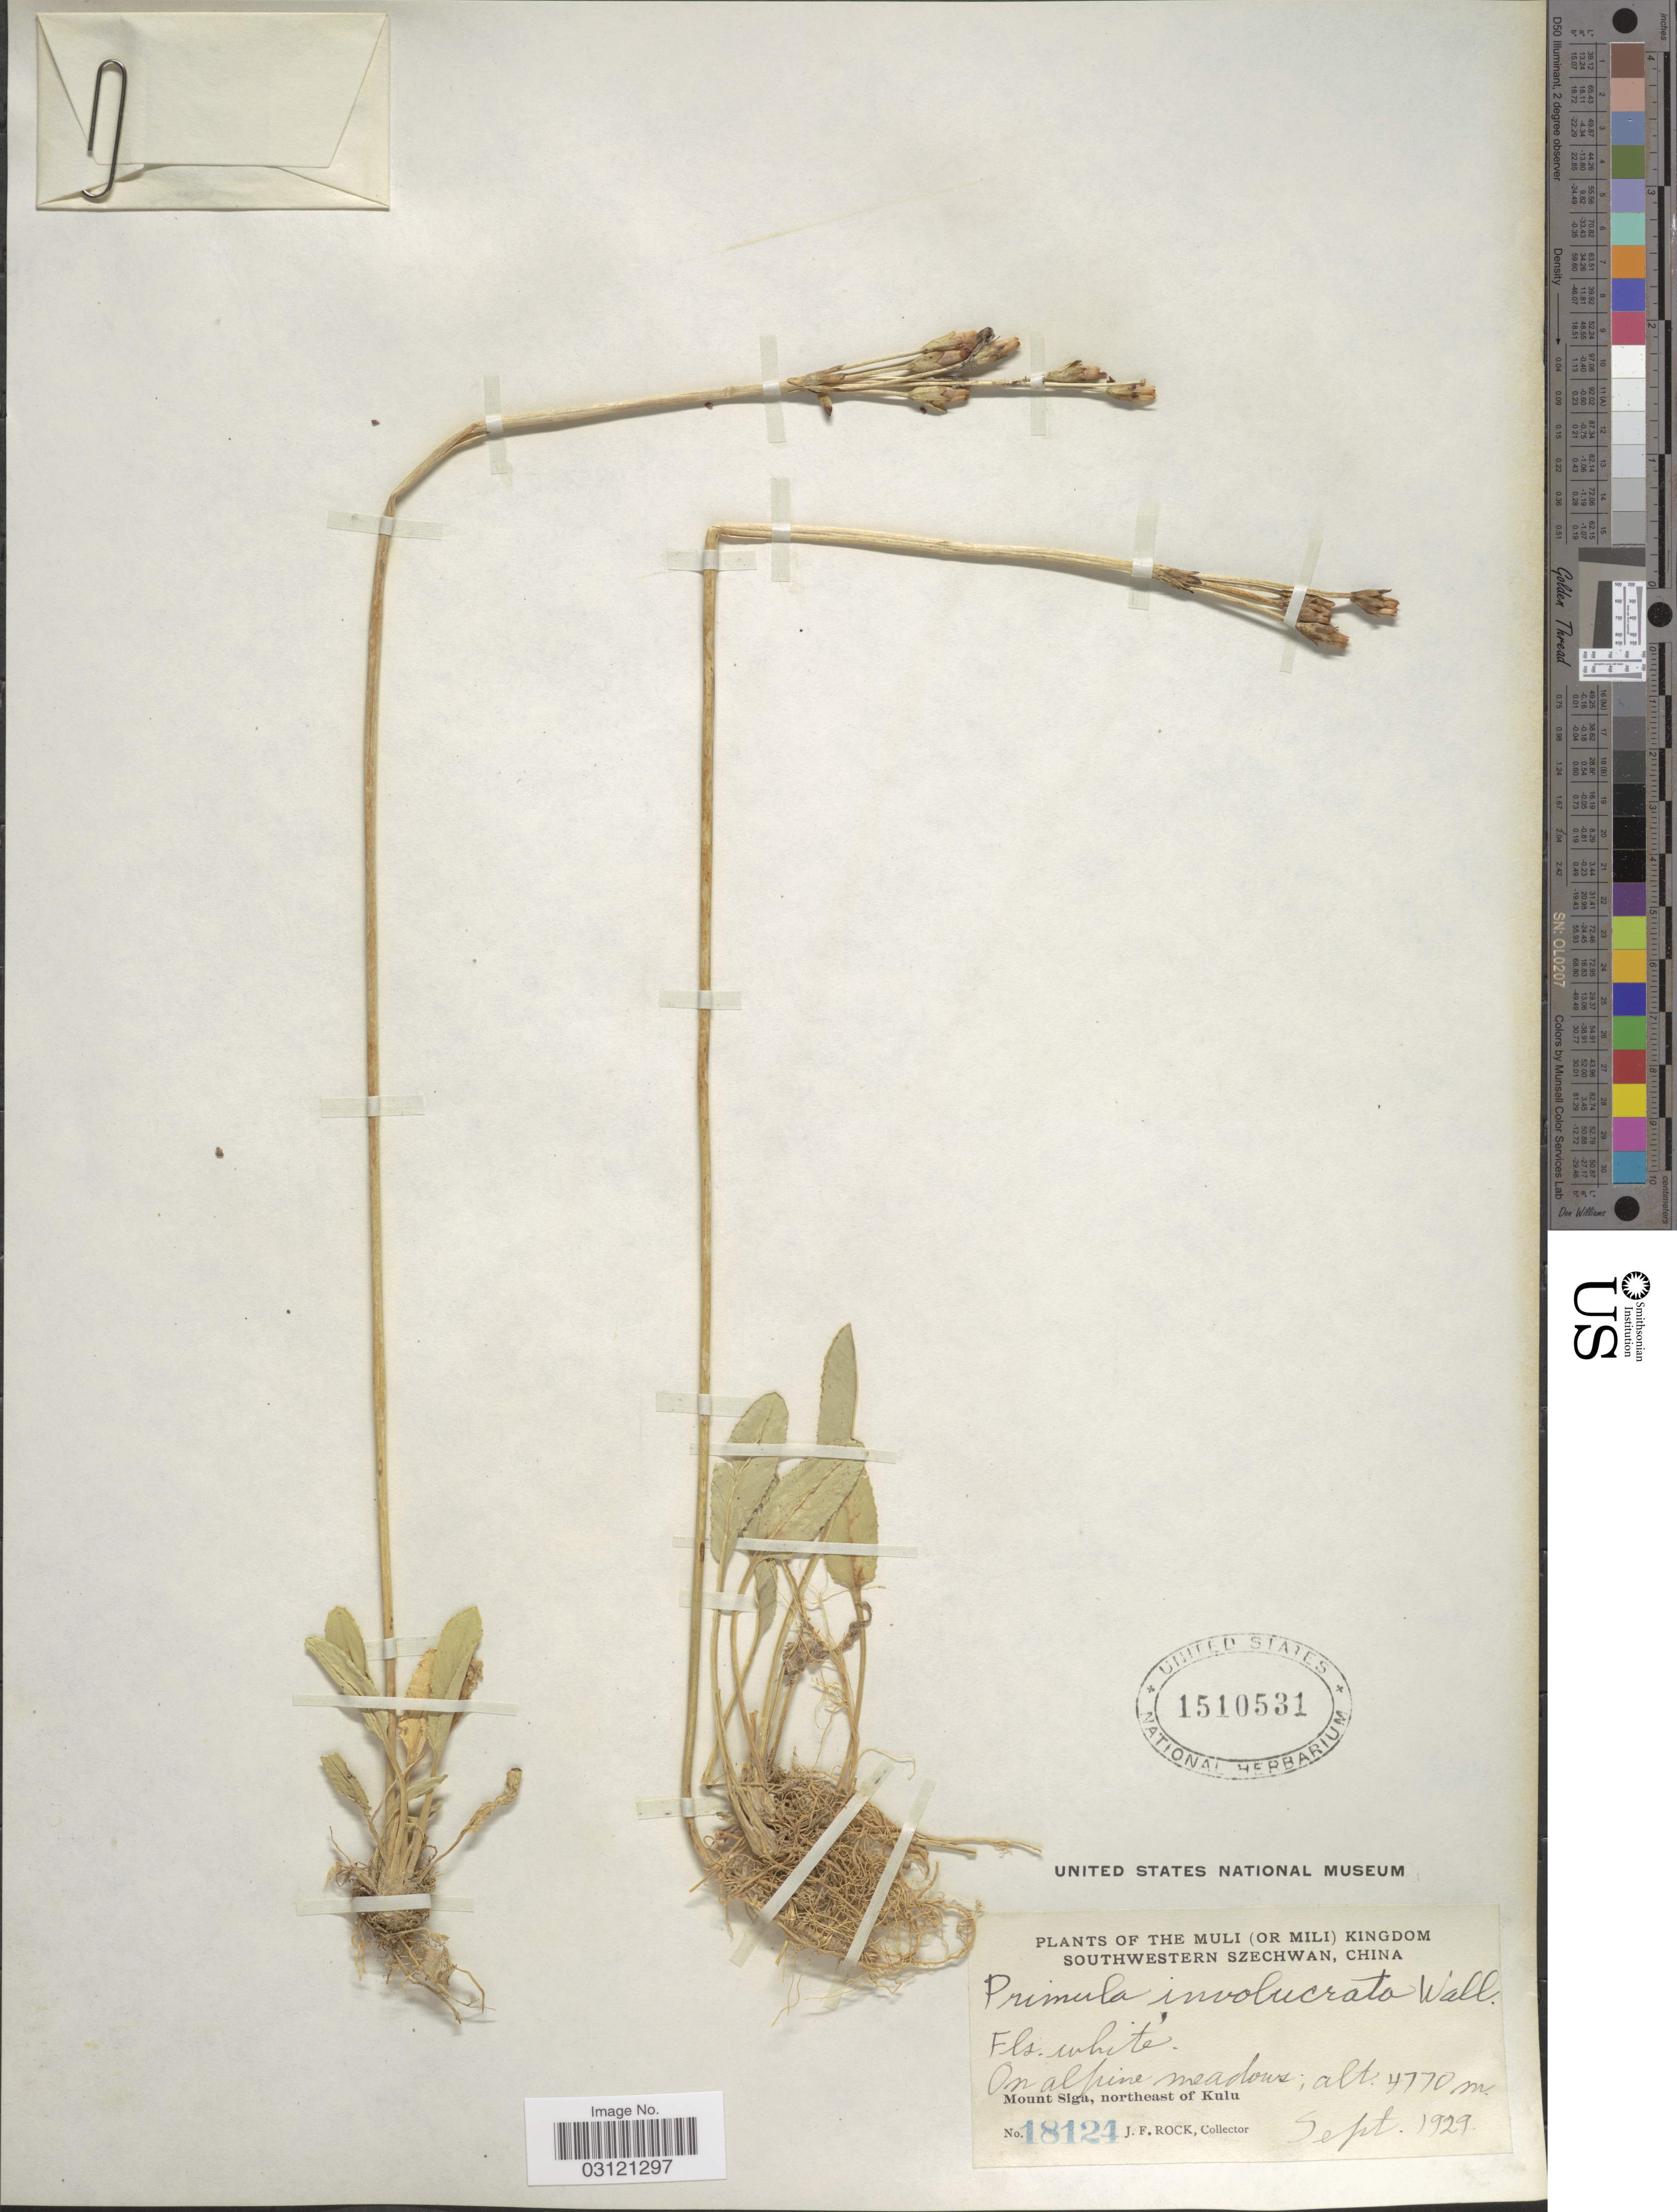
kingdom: Plantae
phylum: Tracheophyta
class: Magnoliopsida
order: Ericales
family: Primulaceae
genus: Primula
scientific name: Primula involucrata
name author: Wall. ex Duby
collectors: J. Rock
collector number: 18124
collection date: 1929-09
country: China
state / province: Sichuan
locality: The Muli (Or Mili) Kingdom, Southwestern Szechwan, Mount Siga, northeast of Kulu.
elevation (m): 4770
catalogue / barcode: US 1510531